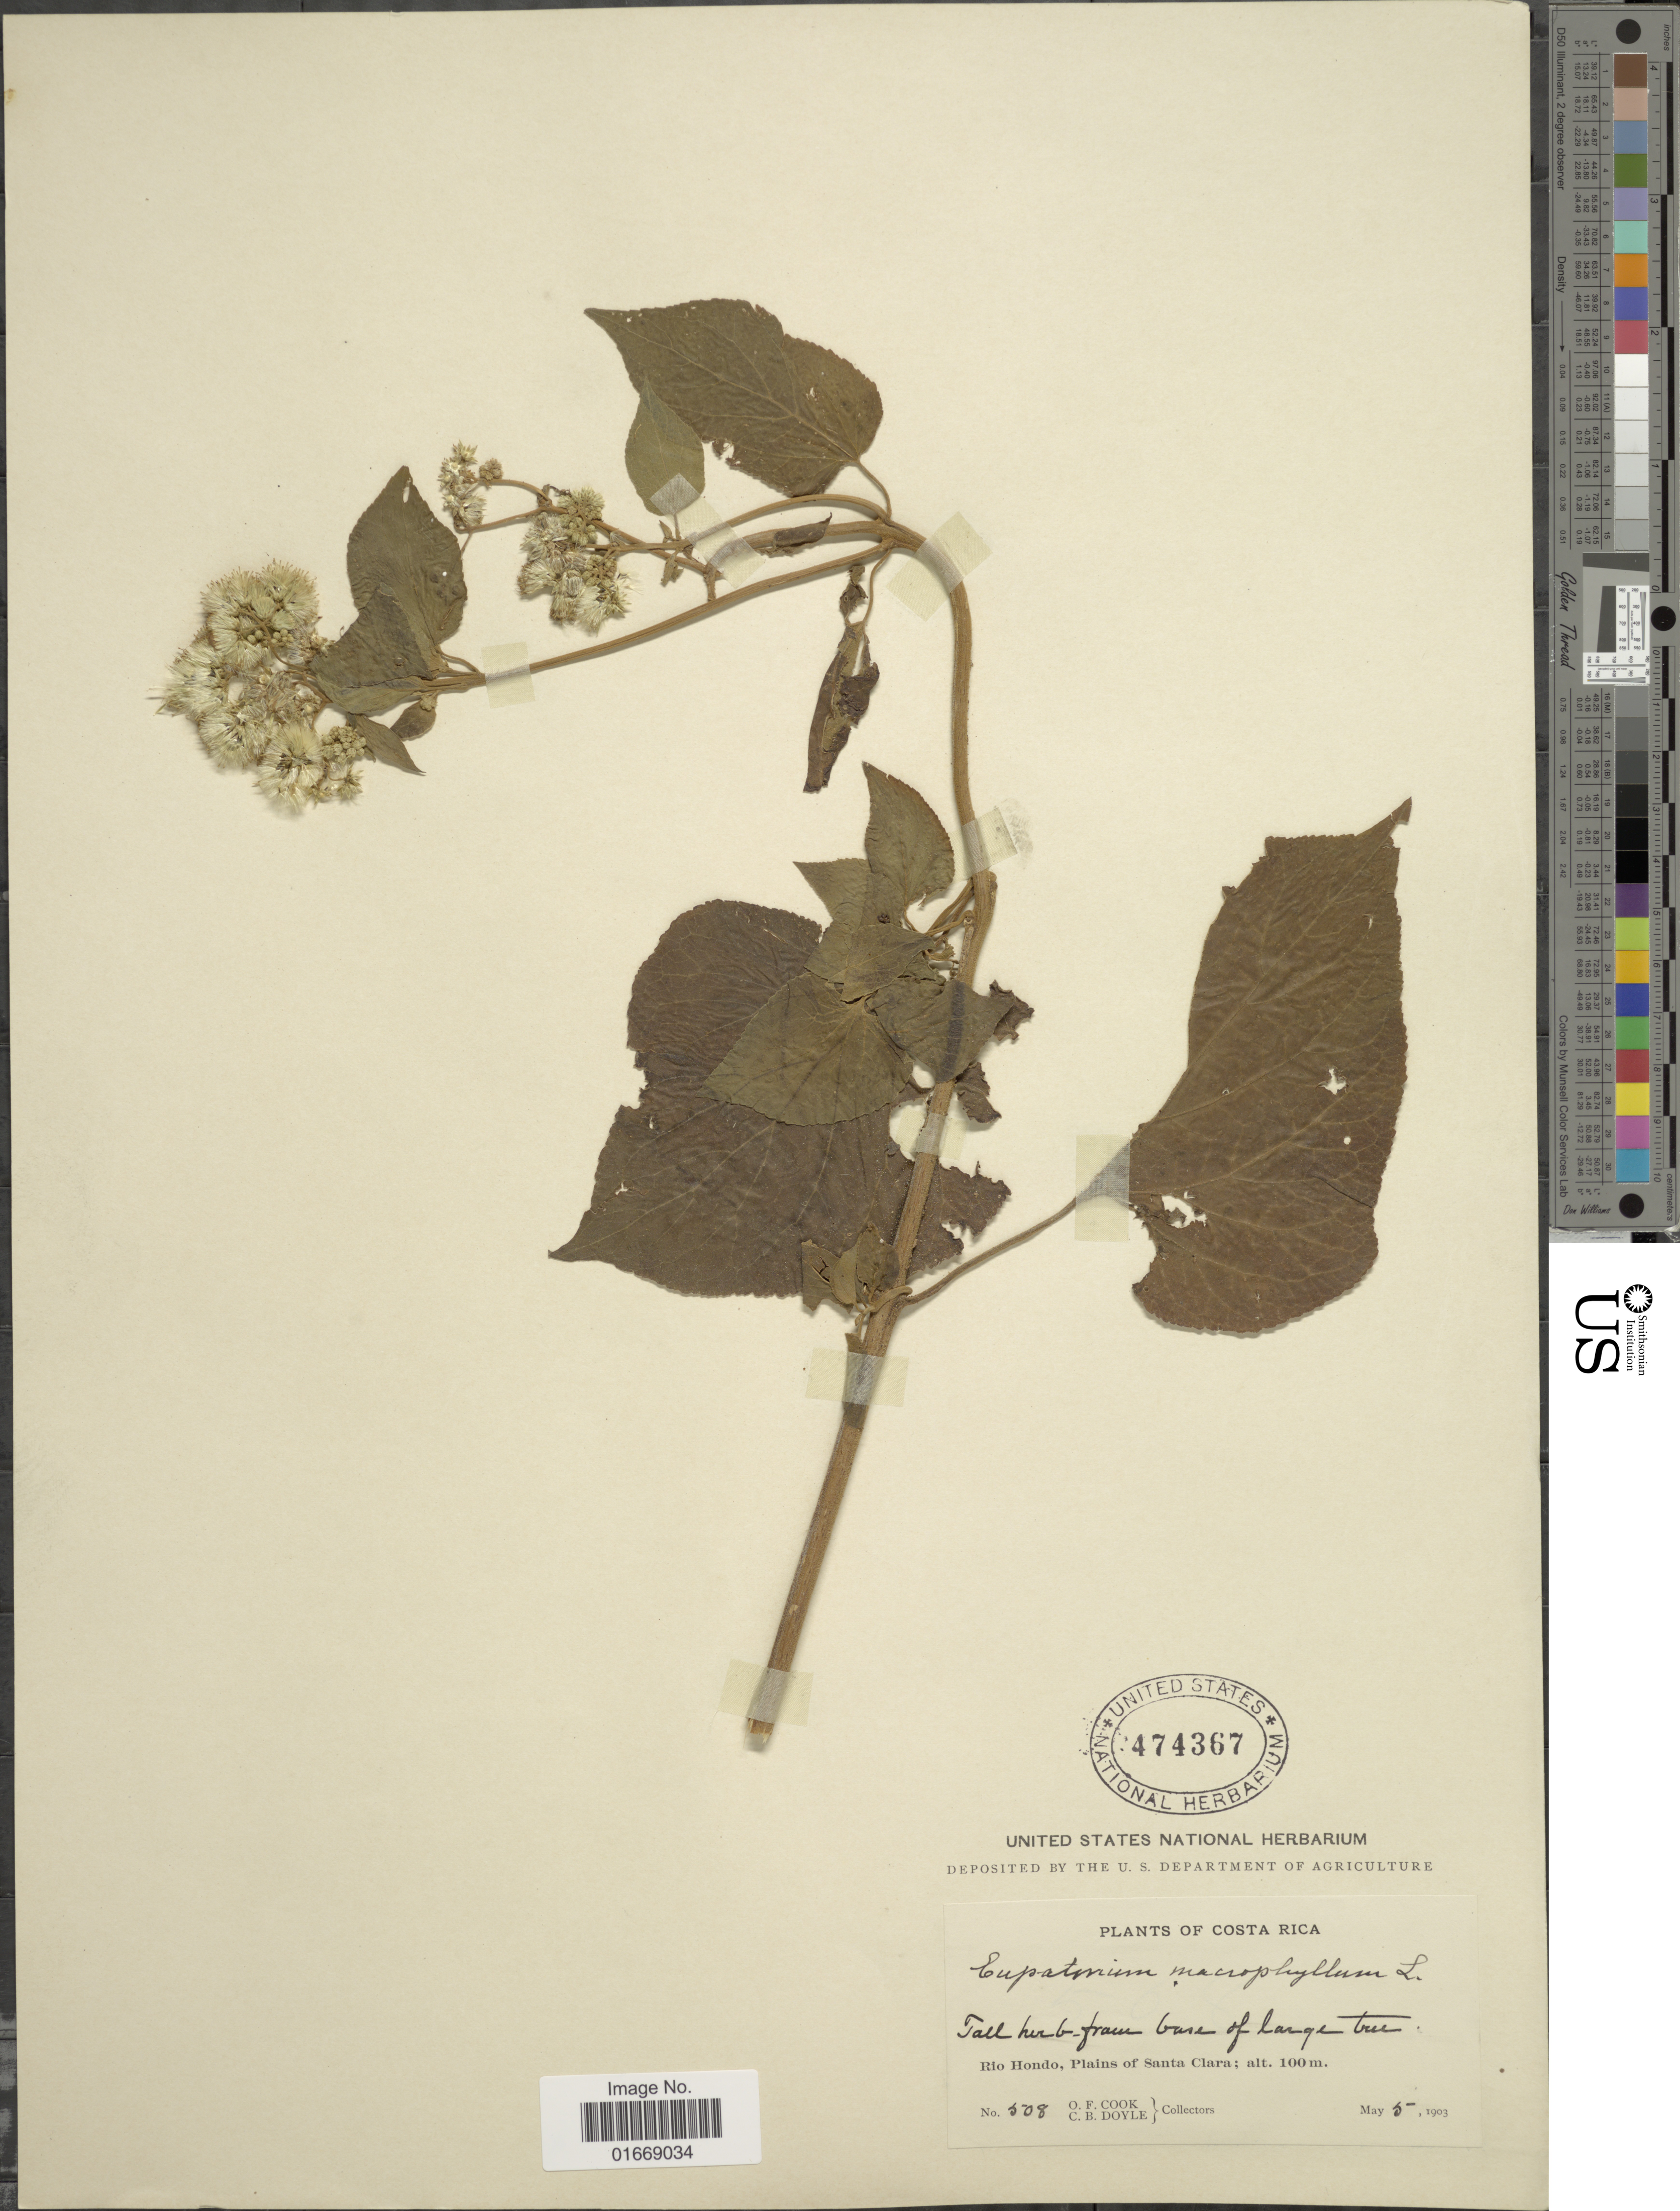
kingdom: Plantae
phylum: Tracheophyta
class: Magnoliopsida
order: Asterales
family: Asteraceae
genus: Hebeclinium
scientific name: Hebeclinium macrophyllum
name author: (L.) DC.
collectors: O. F. Cook & C. Doyle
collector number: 508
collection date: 1903-05-05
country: Costa Rica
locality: Rio Hondo, Plains of Santa Clara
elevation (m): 100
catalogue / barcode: US 474367